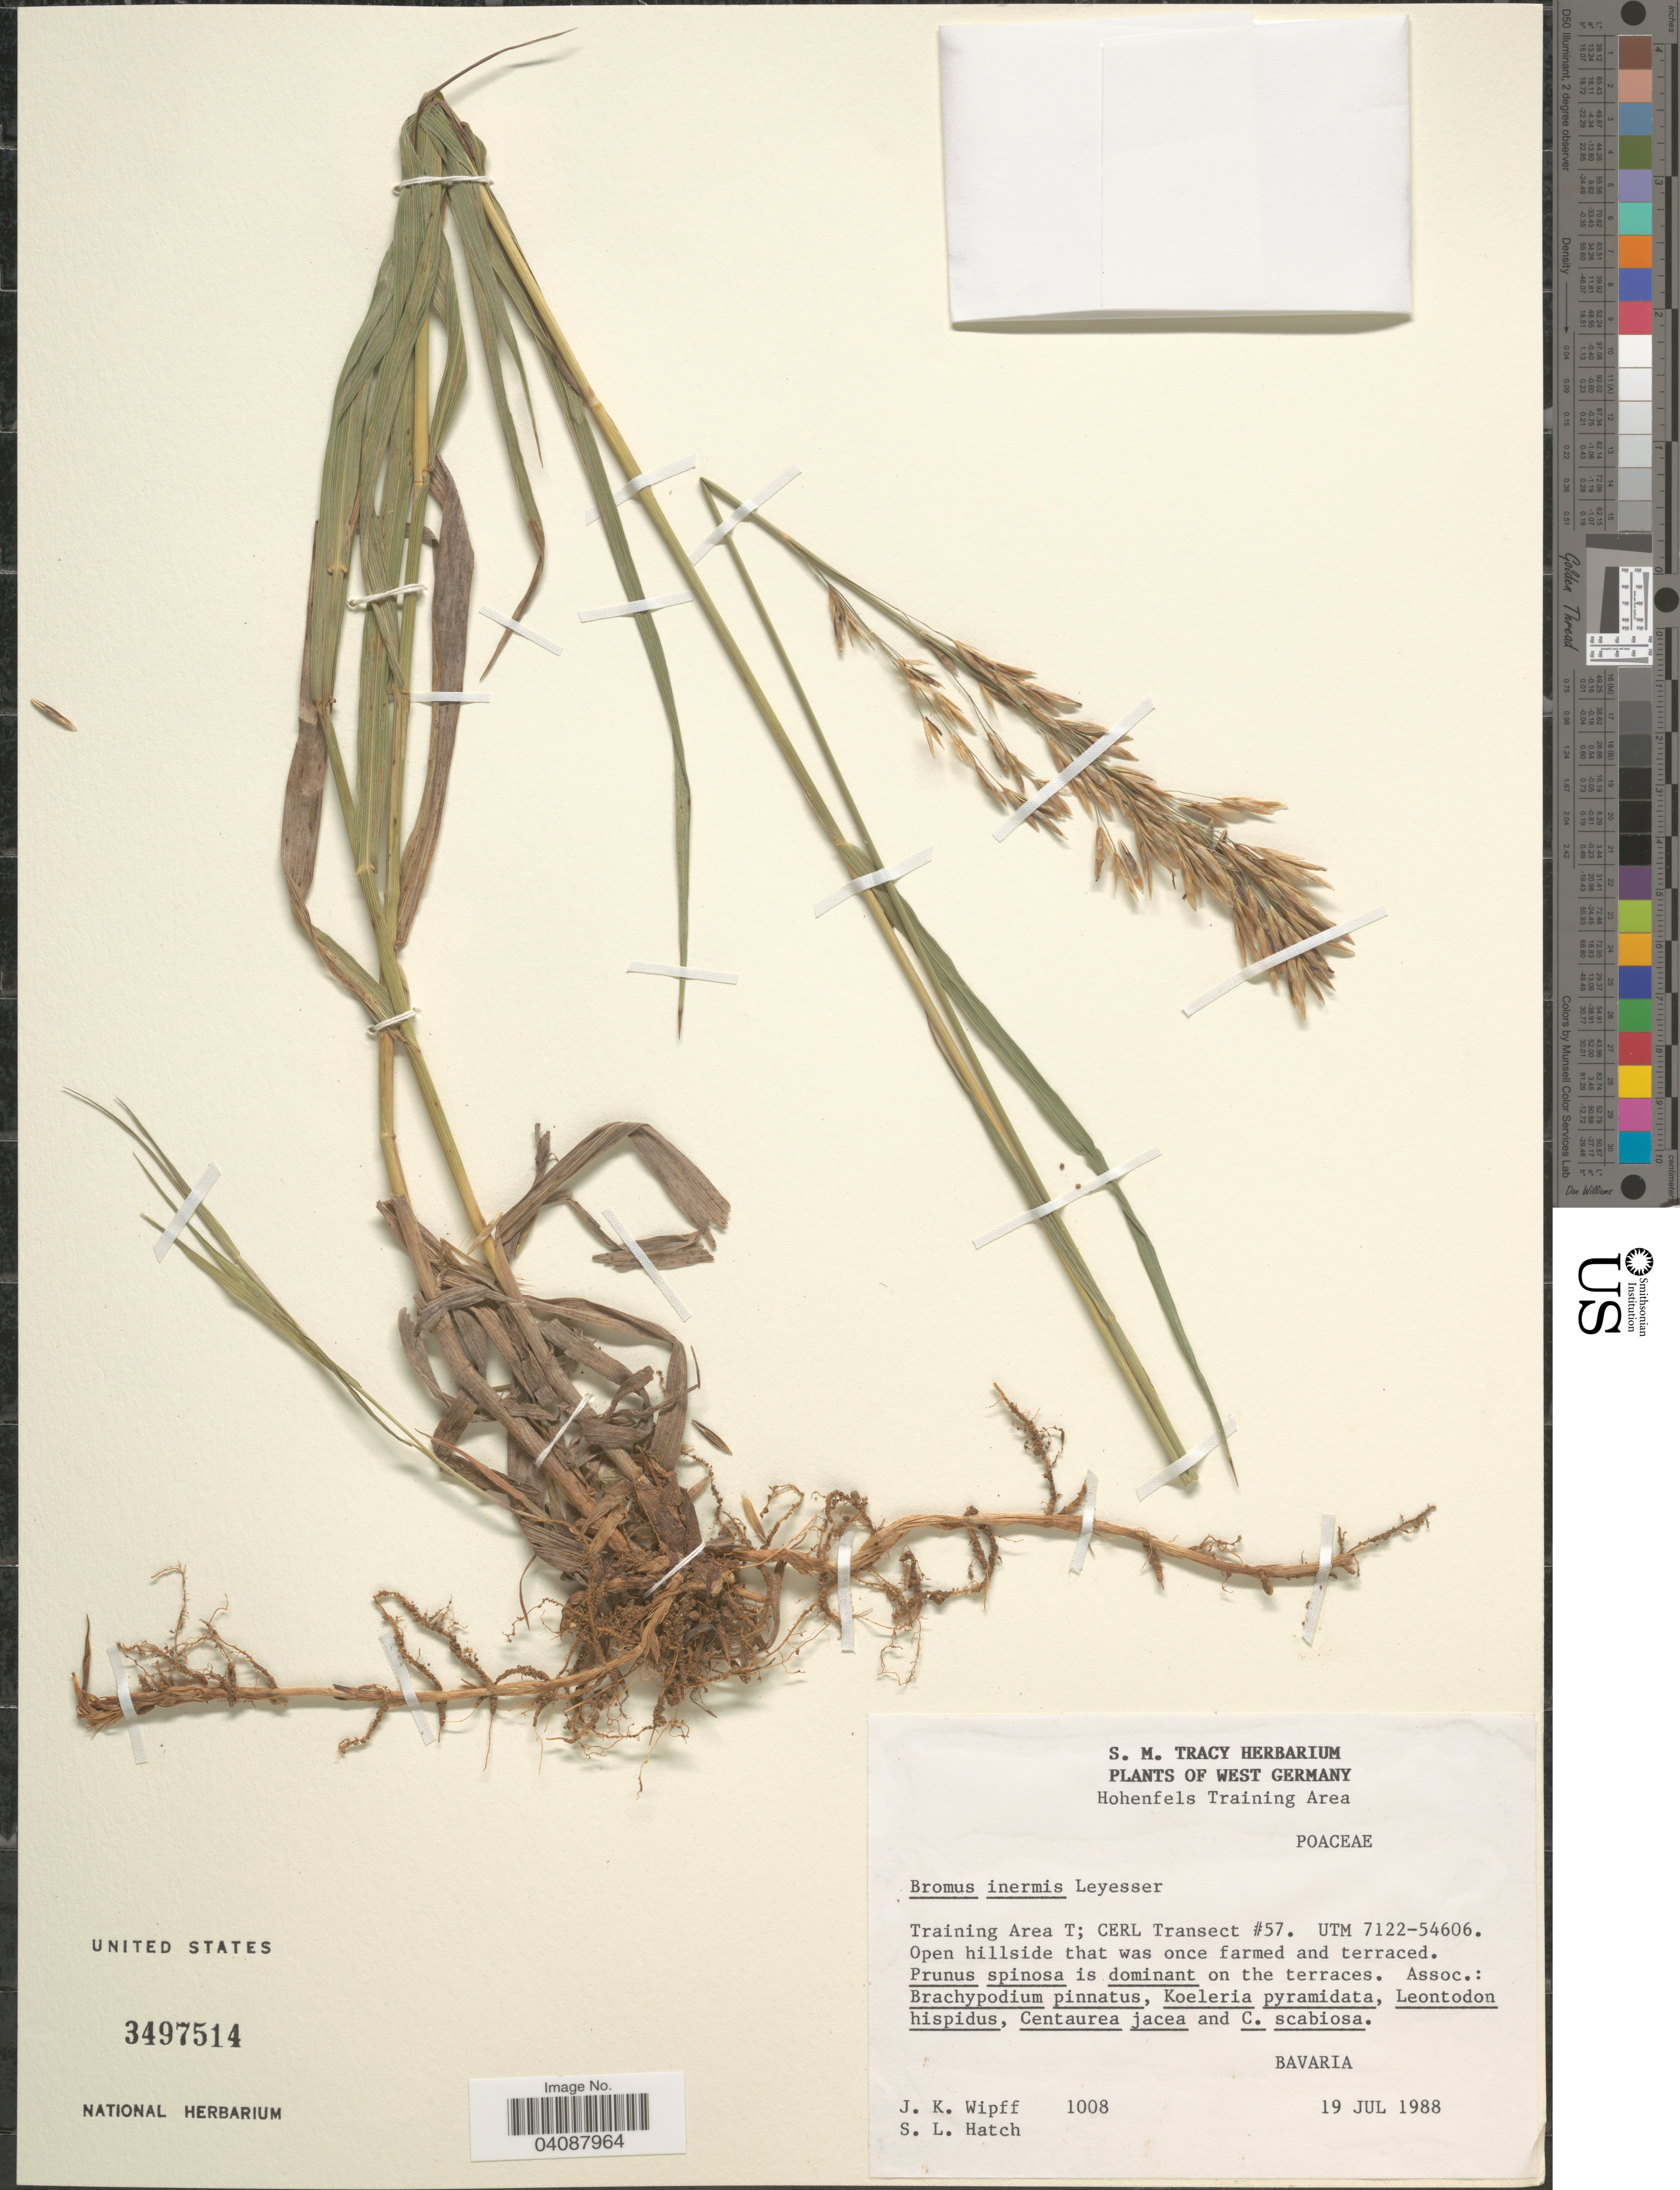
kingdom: Plantae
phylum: Tracheophyta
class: Liliopsida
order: Poales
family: Poaceae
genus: Bromus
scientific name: Bromus inermis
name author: Leyss.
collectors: J. K. Wipff & S. Hatch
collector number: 1008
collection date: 1988-07-19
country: Germany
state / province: Bayern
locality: West Germany. Hohenfels Training Area. Training Area T; CERL Transect #57. UTM 7122-54606. Open hillside that was once farmed and terraced. Bavaria.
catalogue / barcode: US 3497514